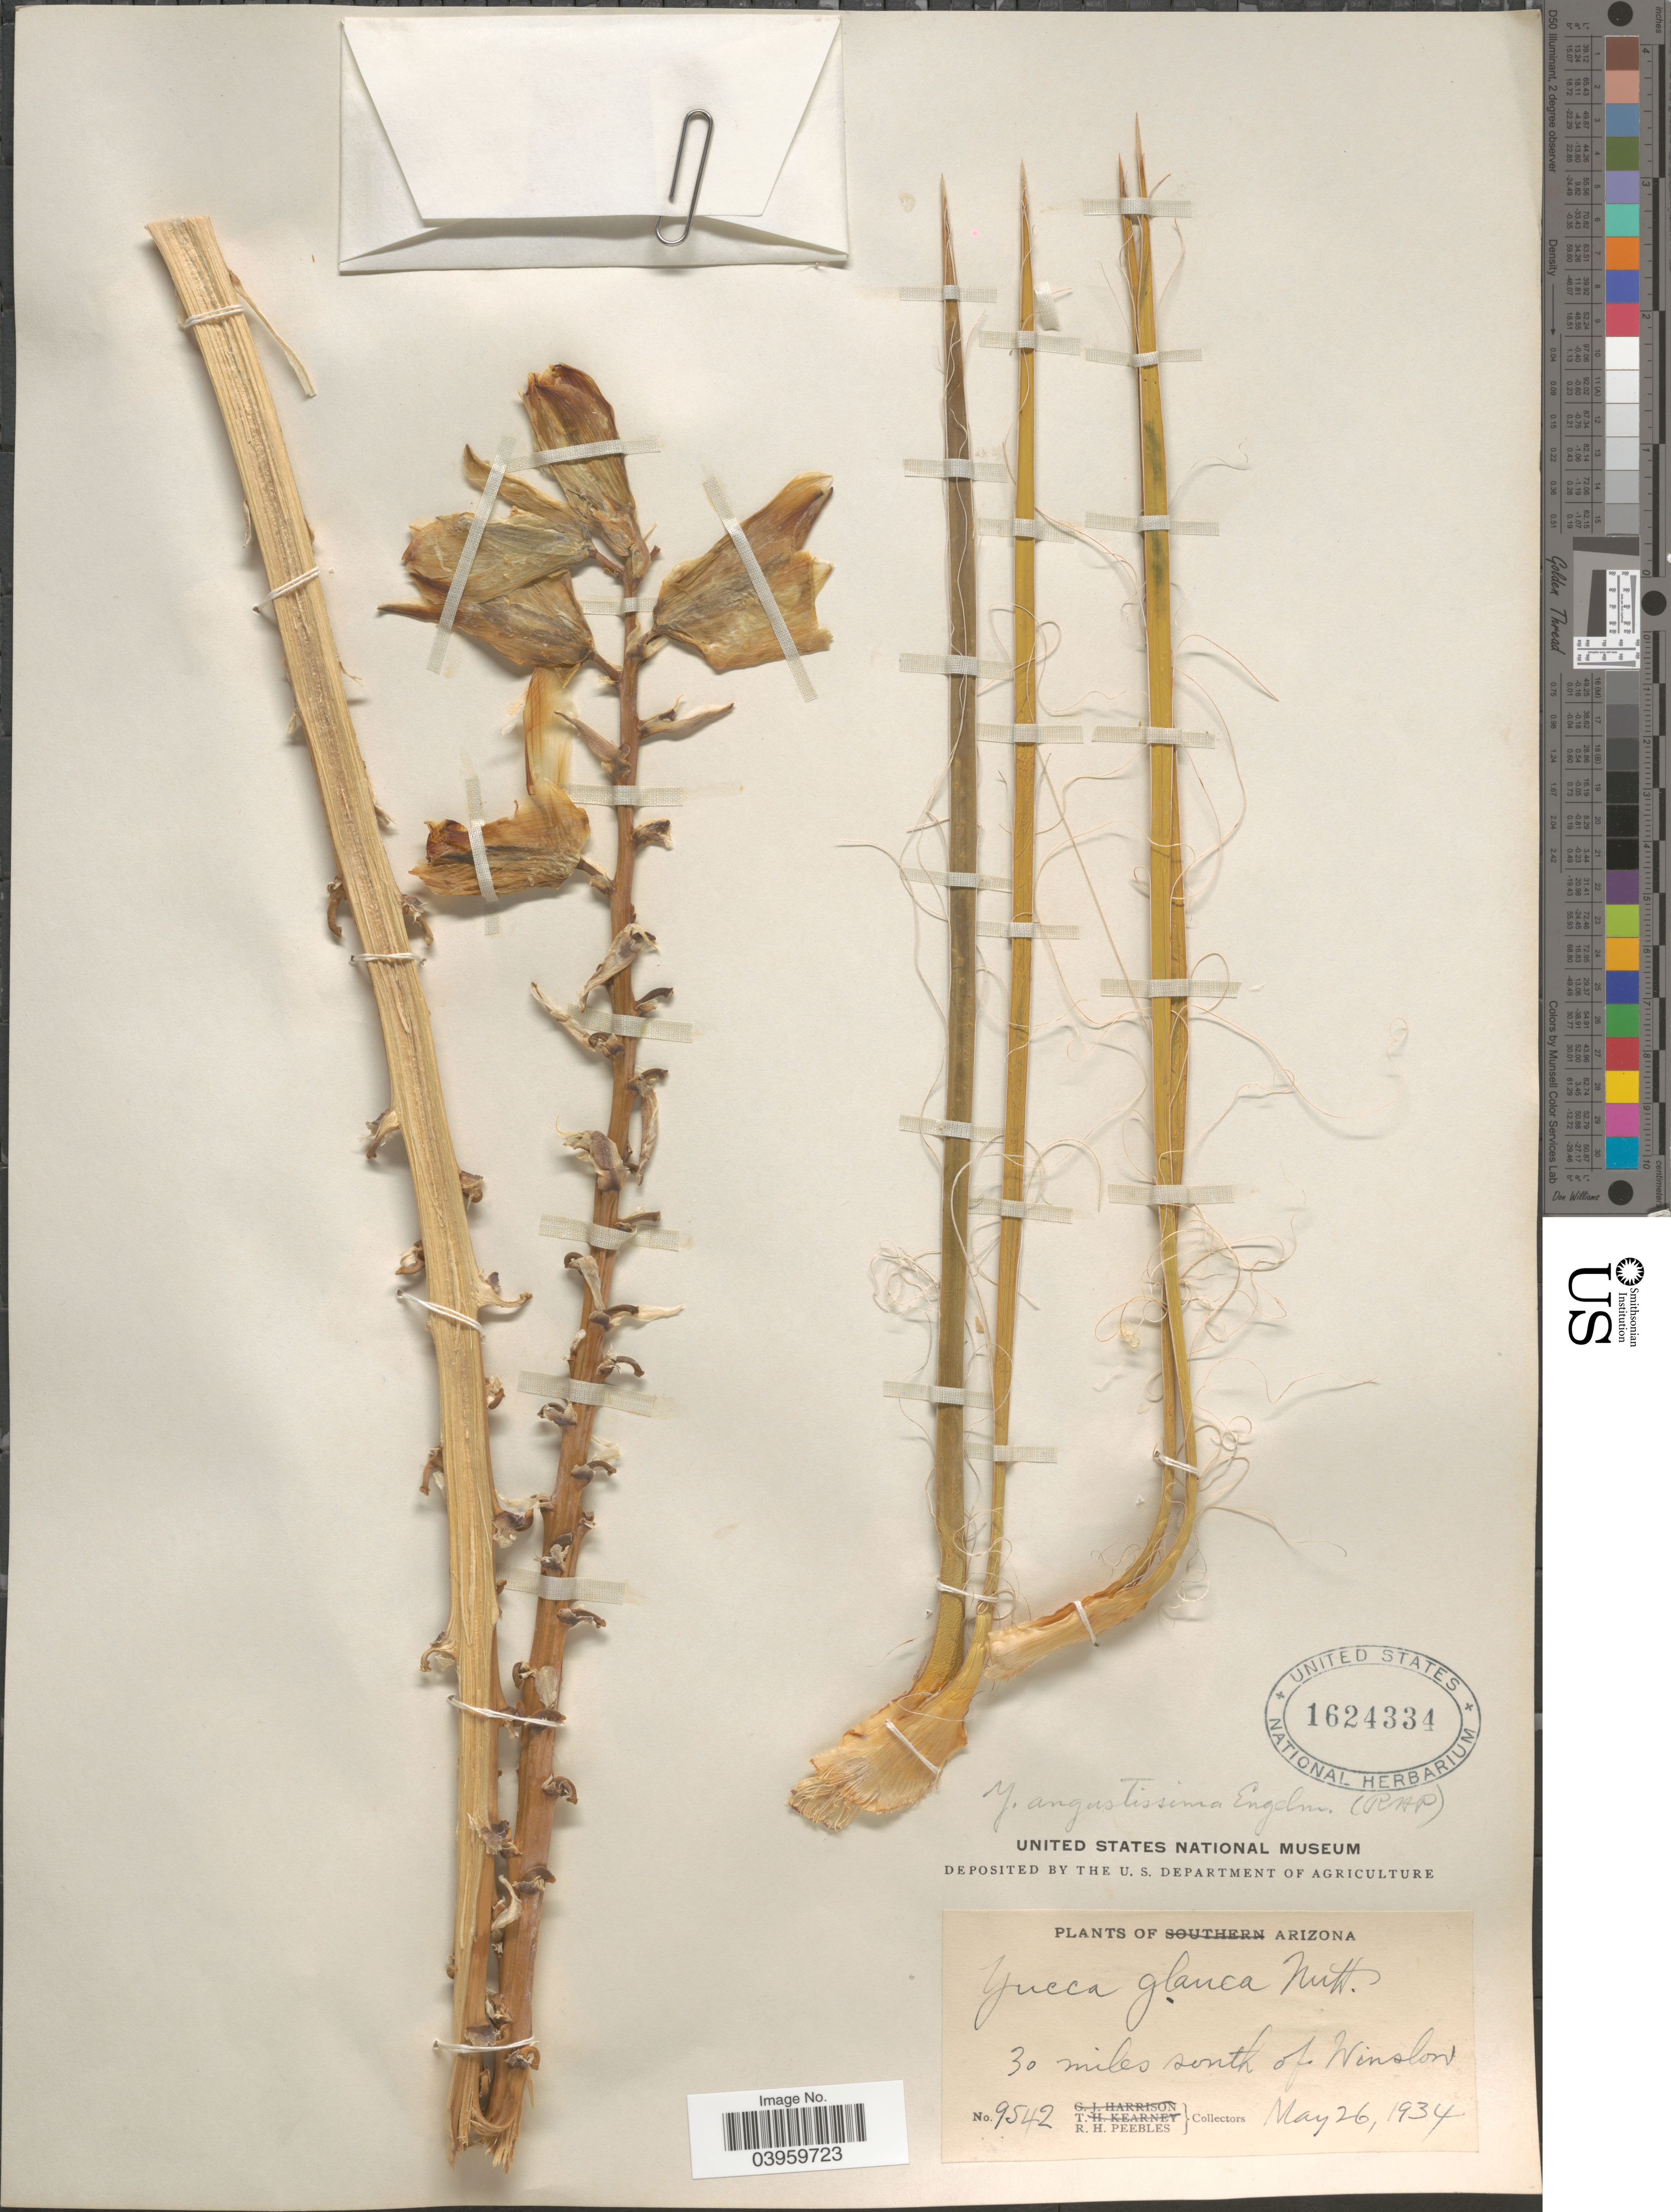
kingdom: Plantae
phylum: Tracheophyta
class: Liliopsida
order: Asparagales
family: Asparagaceae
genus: Yucca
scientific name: Yucca angustissima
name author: Engelm. ex Trel.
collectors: R. H. Peebles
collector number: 9542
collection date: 1934-05-26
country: United States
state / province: Arizona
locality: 30 miles south of Winslow.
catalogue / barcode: US 1624334